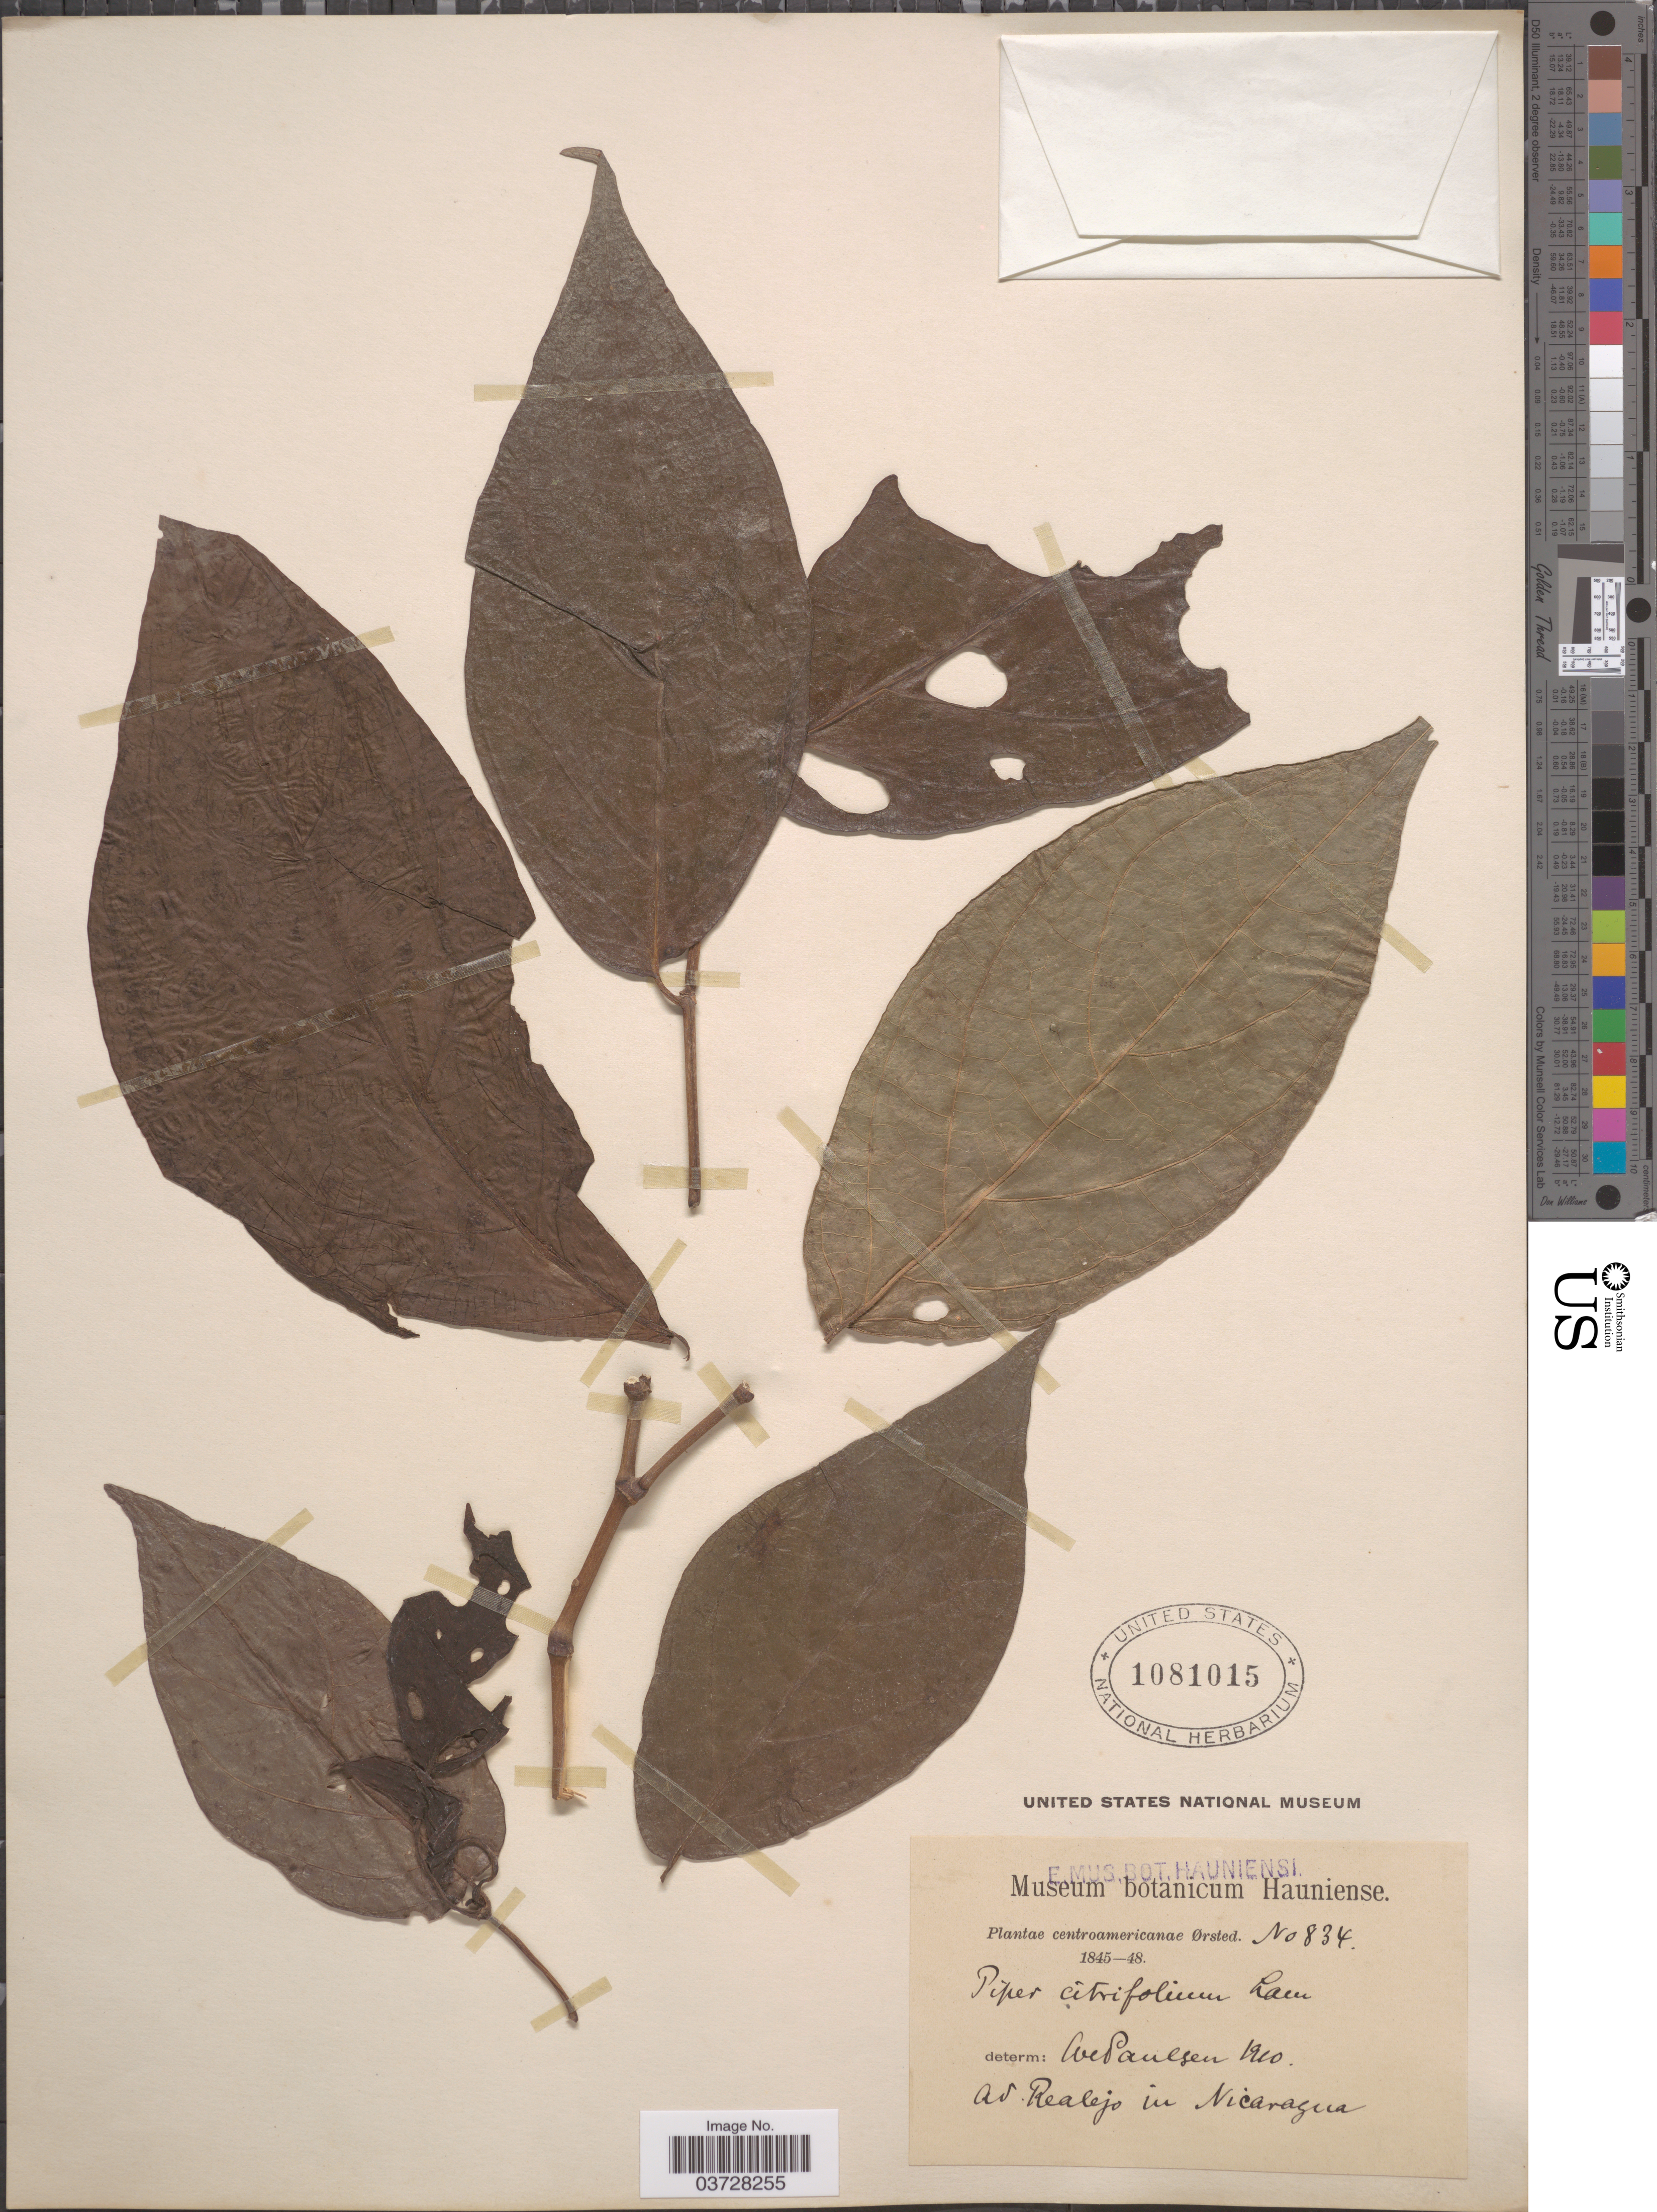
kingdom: Plantae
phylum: Tracheophyta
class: Magnoliopsida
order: Piperales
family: Piperaceae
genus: Piper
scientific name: Piper citrifolium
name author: Lam.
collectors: Ørsted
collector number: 834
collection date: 1845/1848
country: Nicaragua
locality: Ad. Realejo.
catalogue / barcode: US 1081015